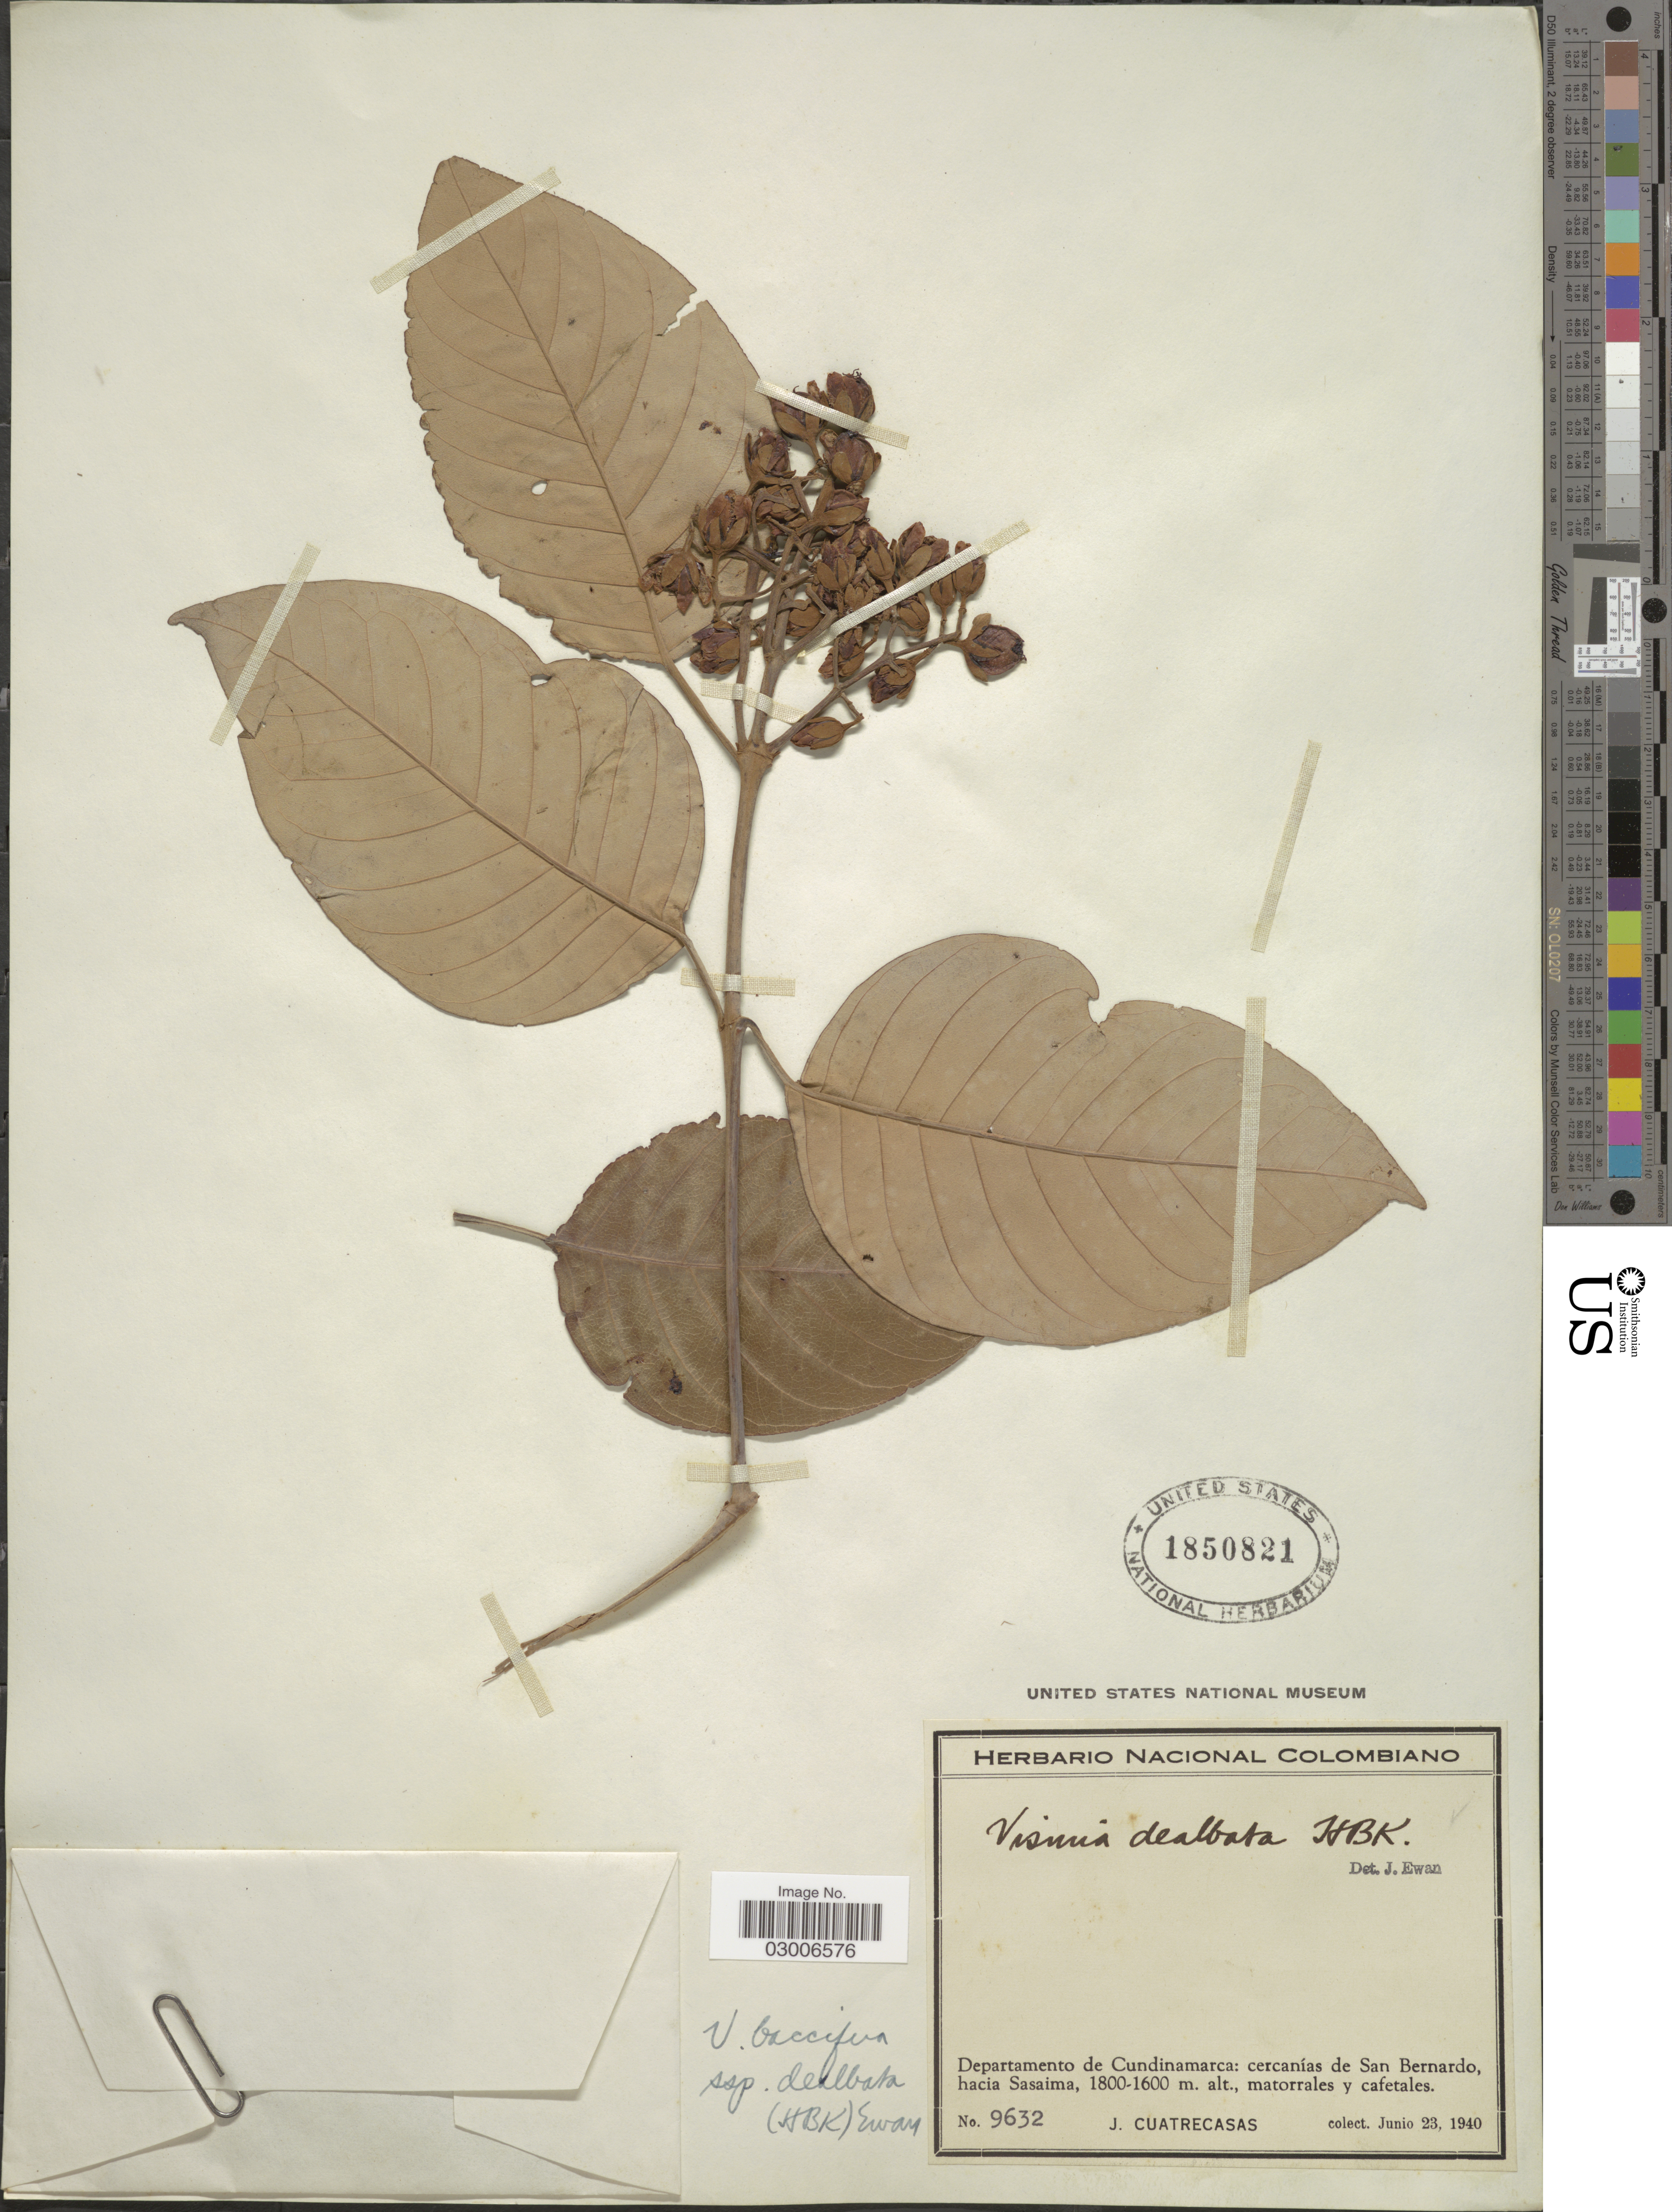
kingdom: Plantae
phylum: Tracheophyta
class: Magnoliopsida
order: Malpighiales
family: Hypericaceae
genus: Vismia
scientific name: Vismia baccifera subsp. dealbata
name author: (Kunth) Ewan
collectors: J. Cuatrecasas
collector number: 9632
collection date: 1940-06-23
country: Colombia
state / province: Cundinamarca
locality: Departamento de Cundinamarca: cercanías de San Bernardo, hacia Sasaima.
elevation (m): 1600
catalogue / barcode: US 1850821